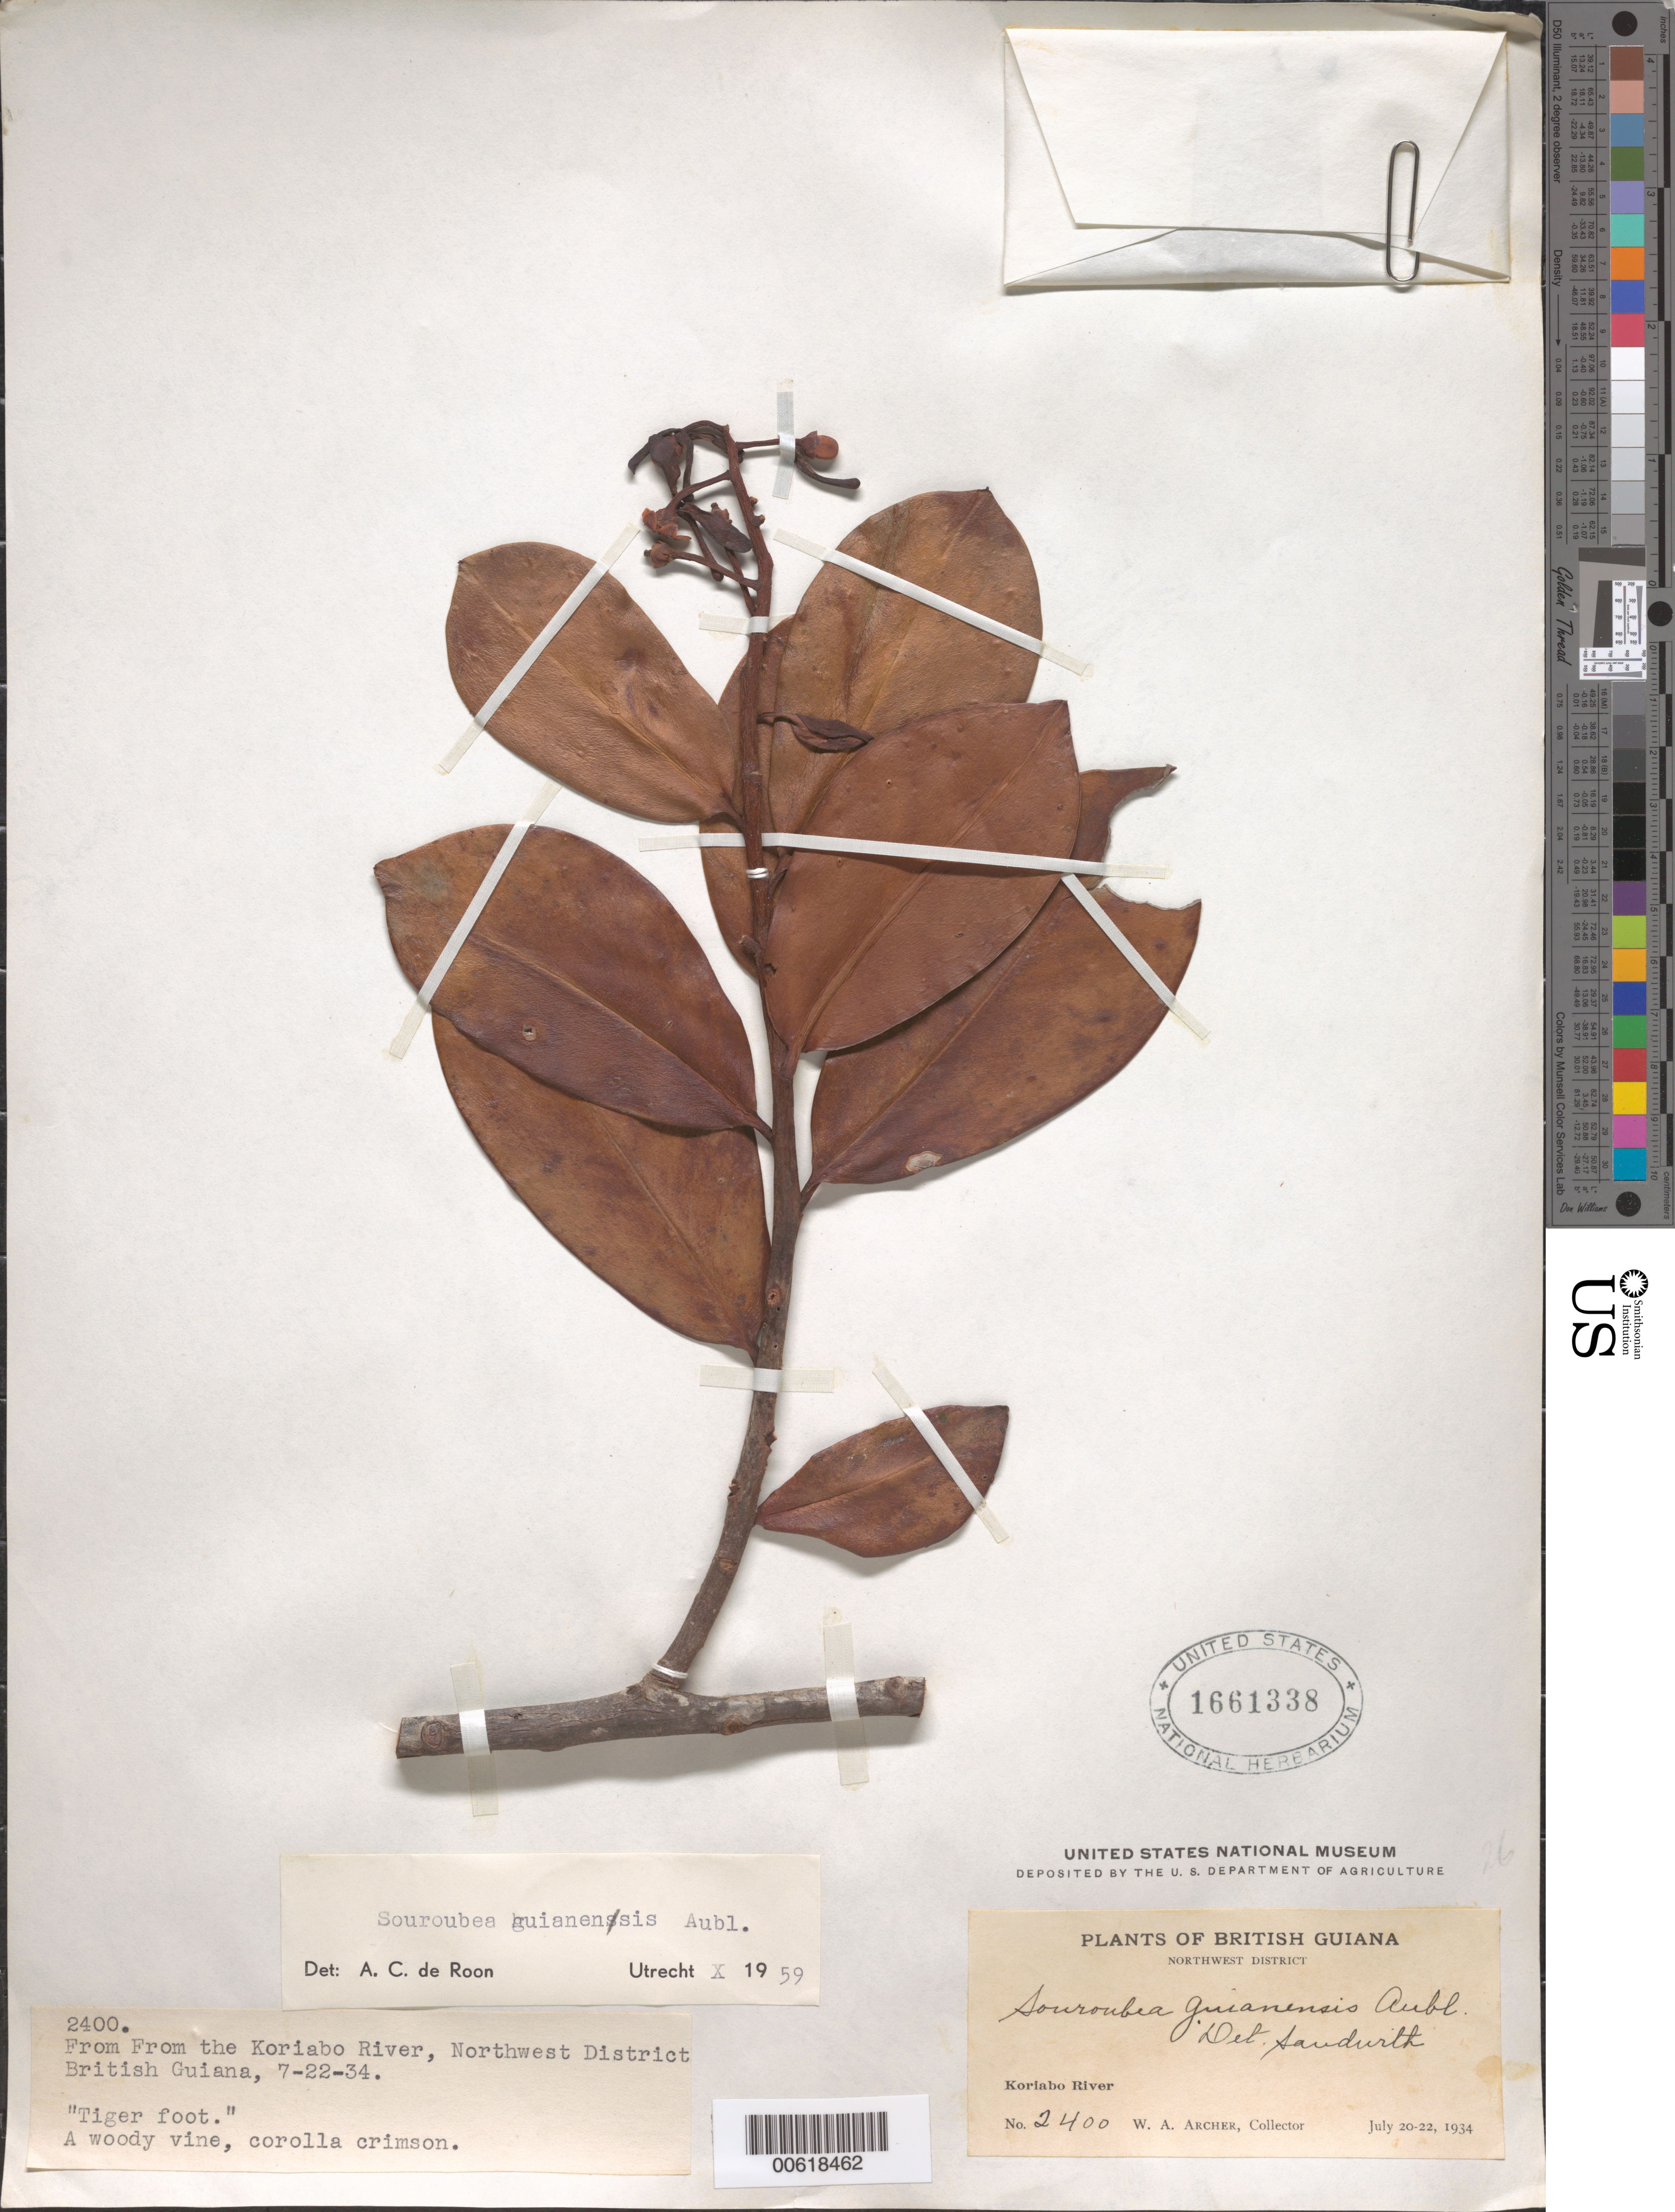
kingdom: Plantae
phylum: Tracheophyta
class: Magnoliopsida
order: Ericales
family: Marcgraviaceae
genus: Souroubea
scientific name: Souroubea guianensis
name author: Aubl.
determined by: de Roon, A. C.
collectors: W. A. Archer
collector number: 2400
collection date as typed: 20-Jul-34 to 22-Jul-34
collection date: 1934-07-20/1934-07-22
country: Guyana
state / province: Barima-Waini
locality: Koriabo River, NW Dist.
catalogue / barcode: US 1661338